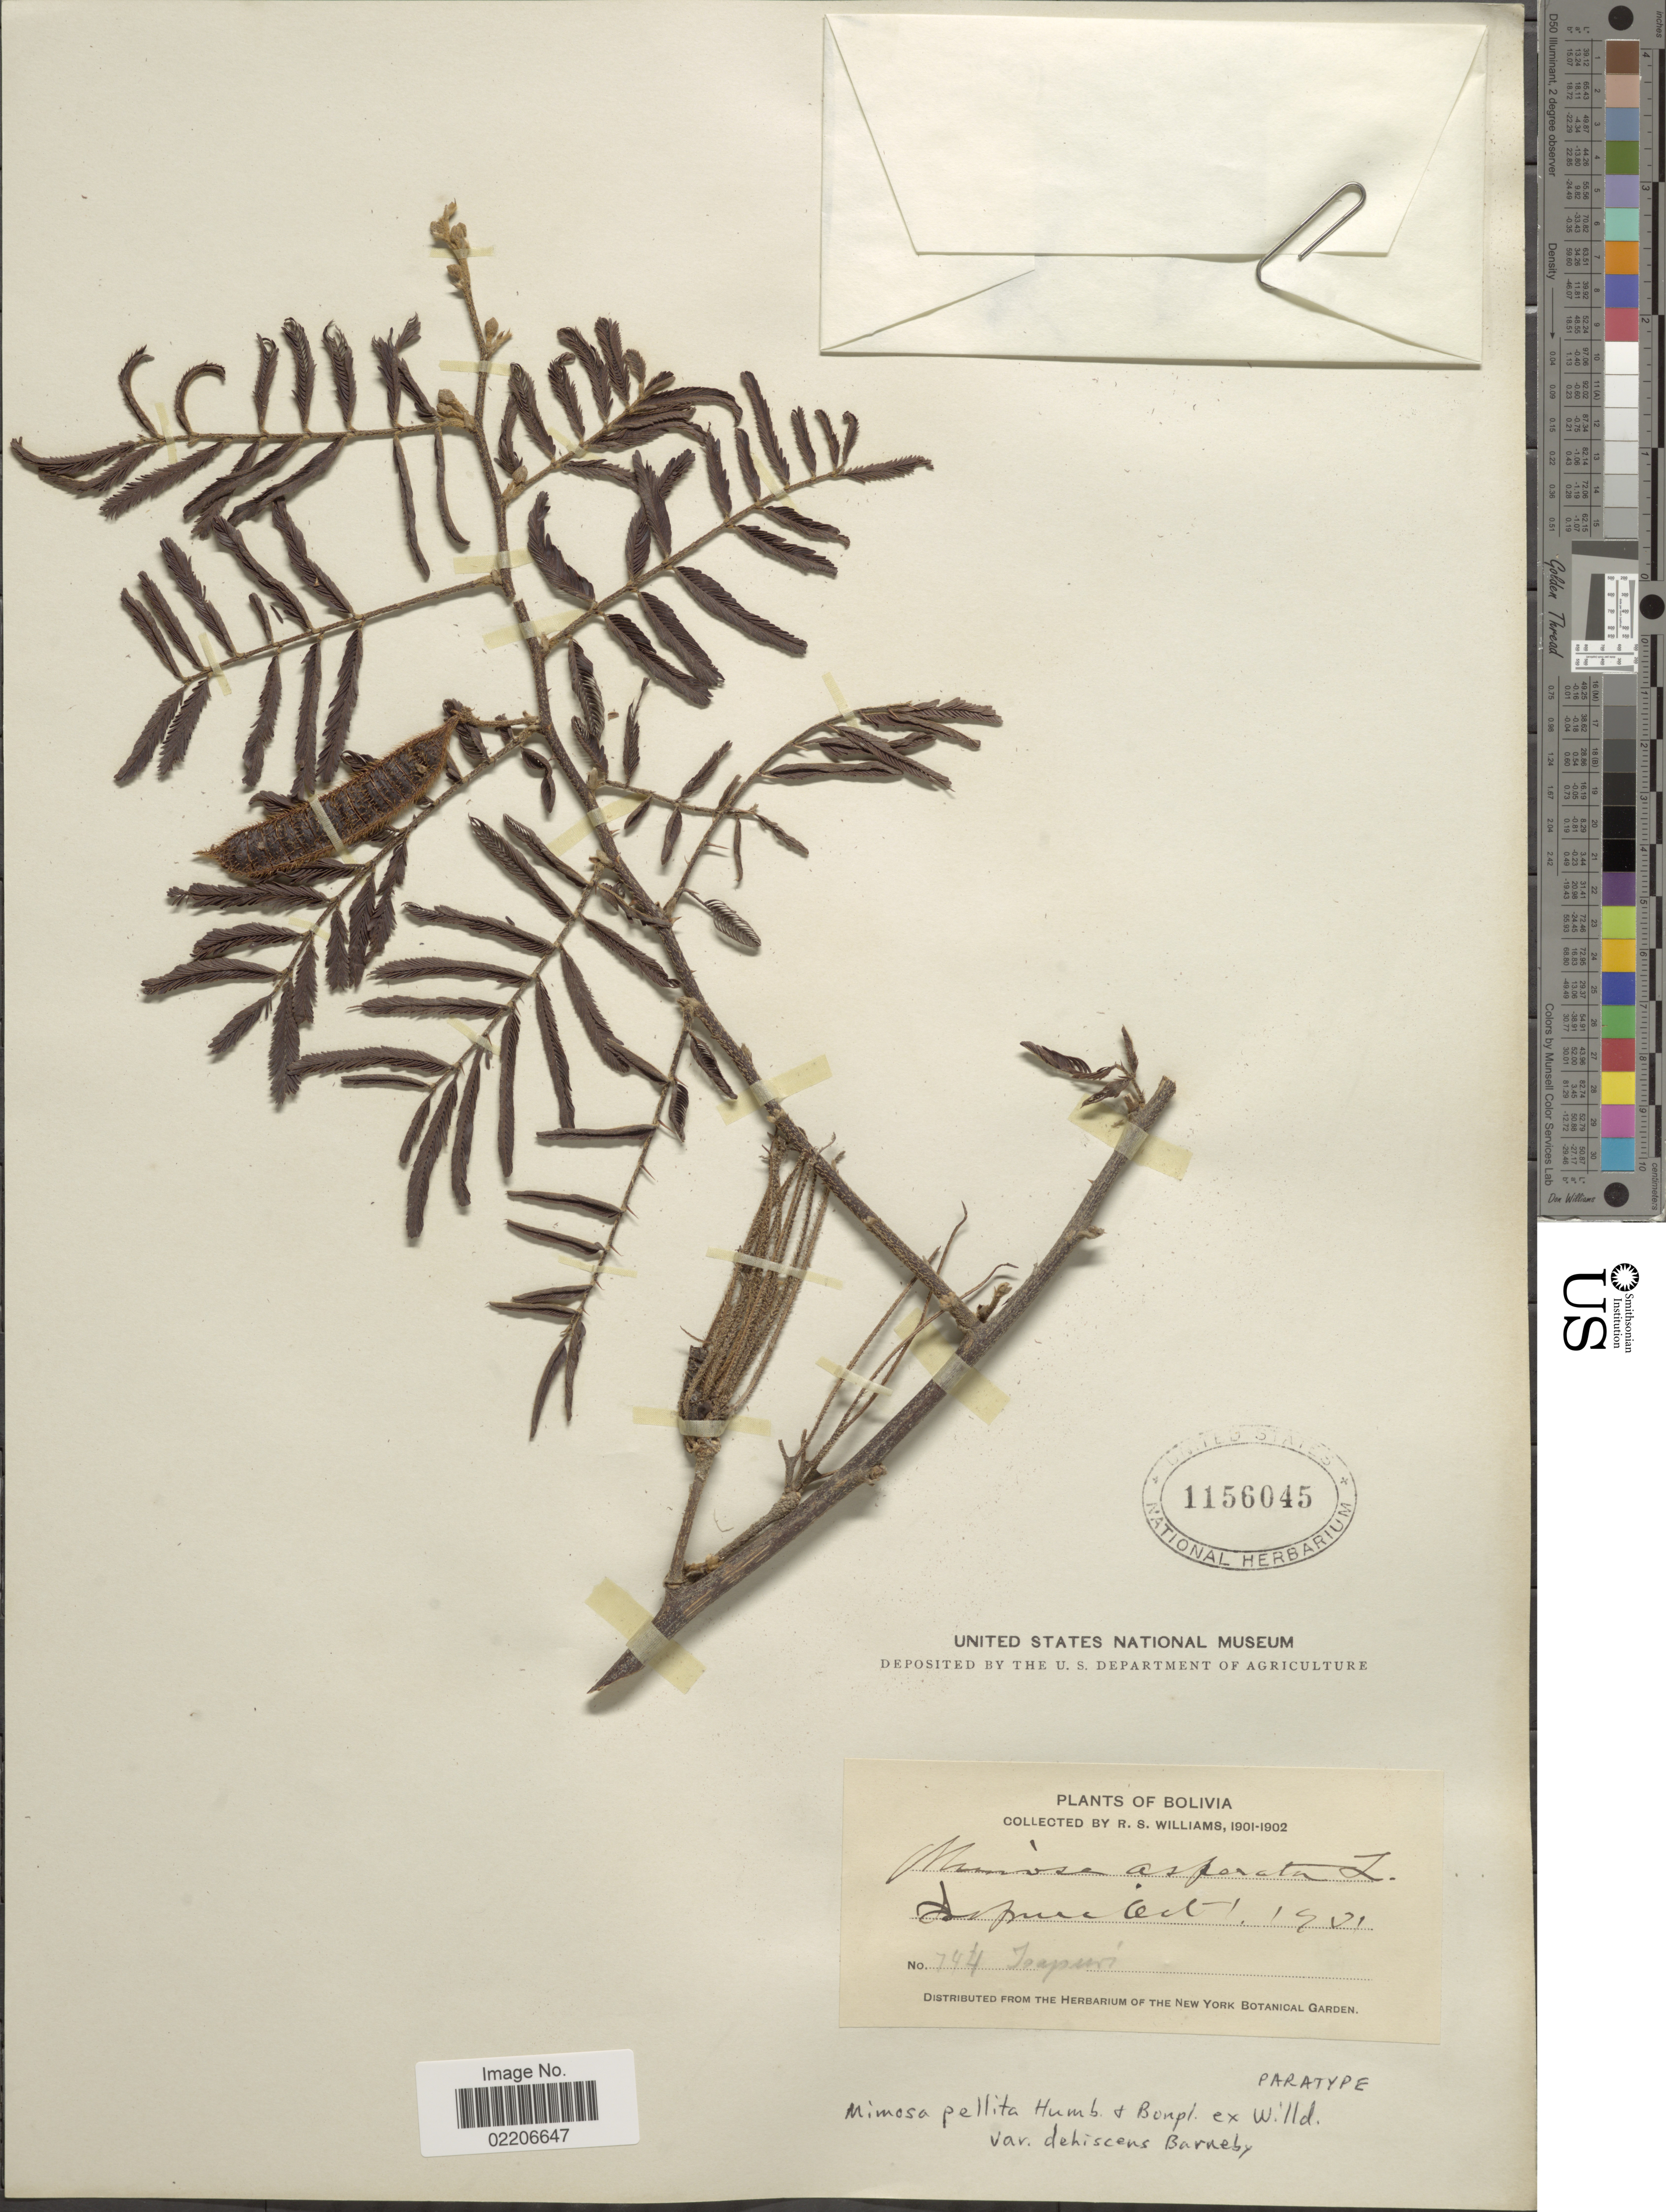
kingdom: Plantae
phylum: Tracheophyta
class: Magnoliopsida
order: Fabales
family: Fabaceae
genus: Mimosa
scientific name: Mimosa pellita var. dehiscens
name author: Barneby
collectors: R. S. Williams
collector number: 744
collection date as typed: Oct. 1, 1901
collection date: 1901-10-01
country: Bolivia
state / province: La Páz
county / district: Larecaja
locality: Isupuri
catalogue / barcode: US 1156045